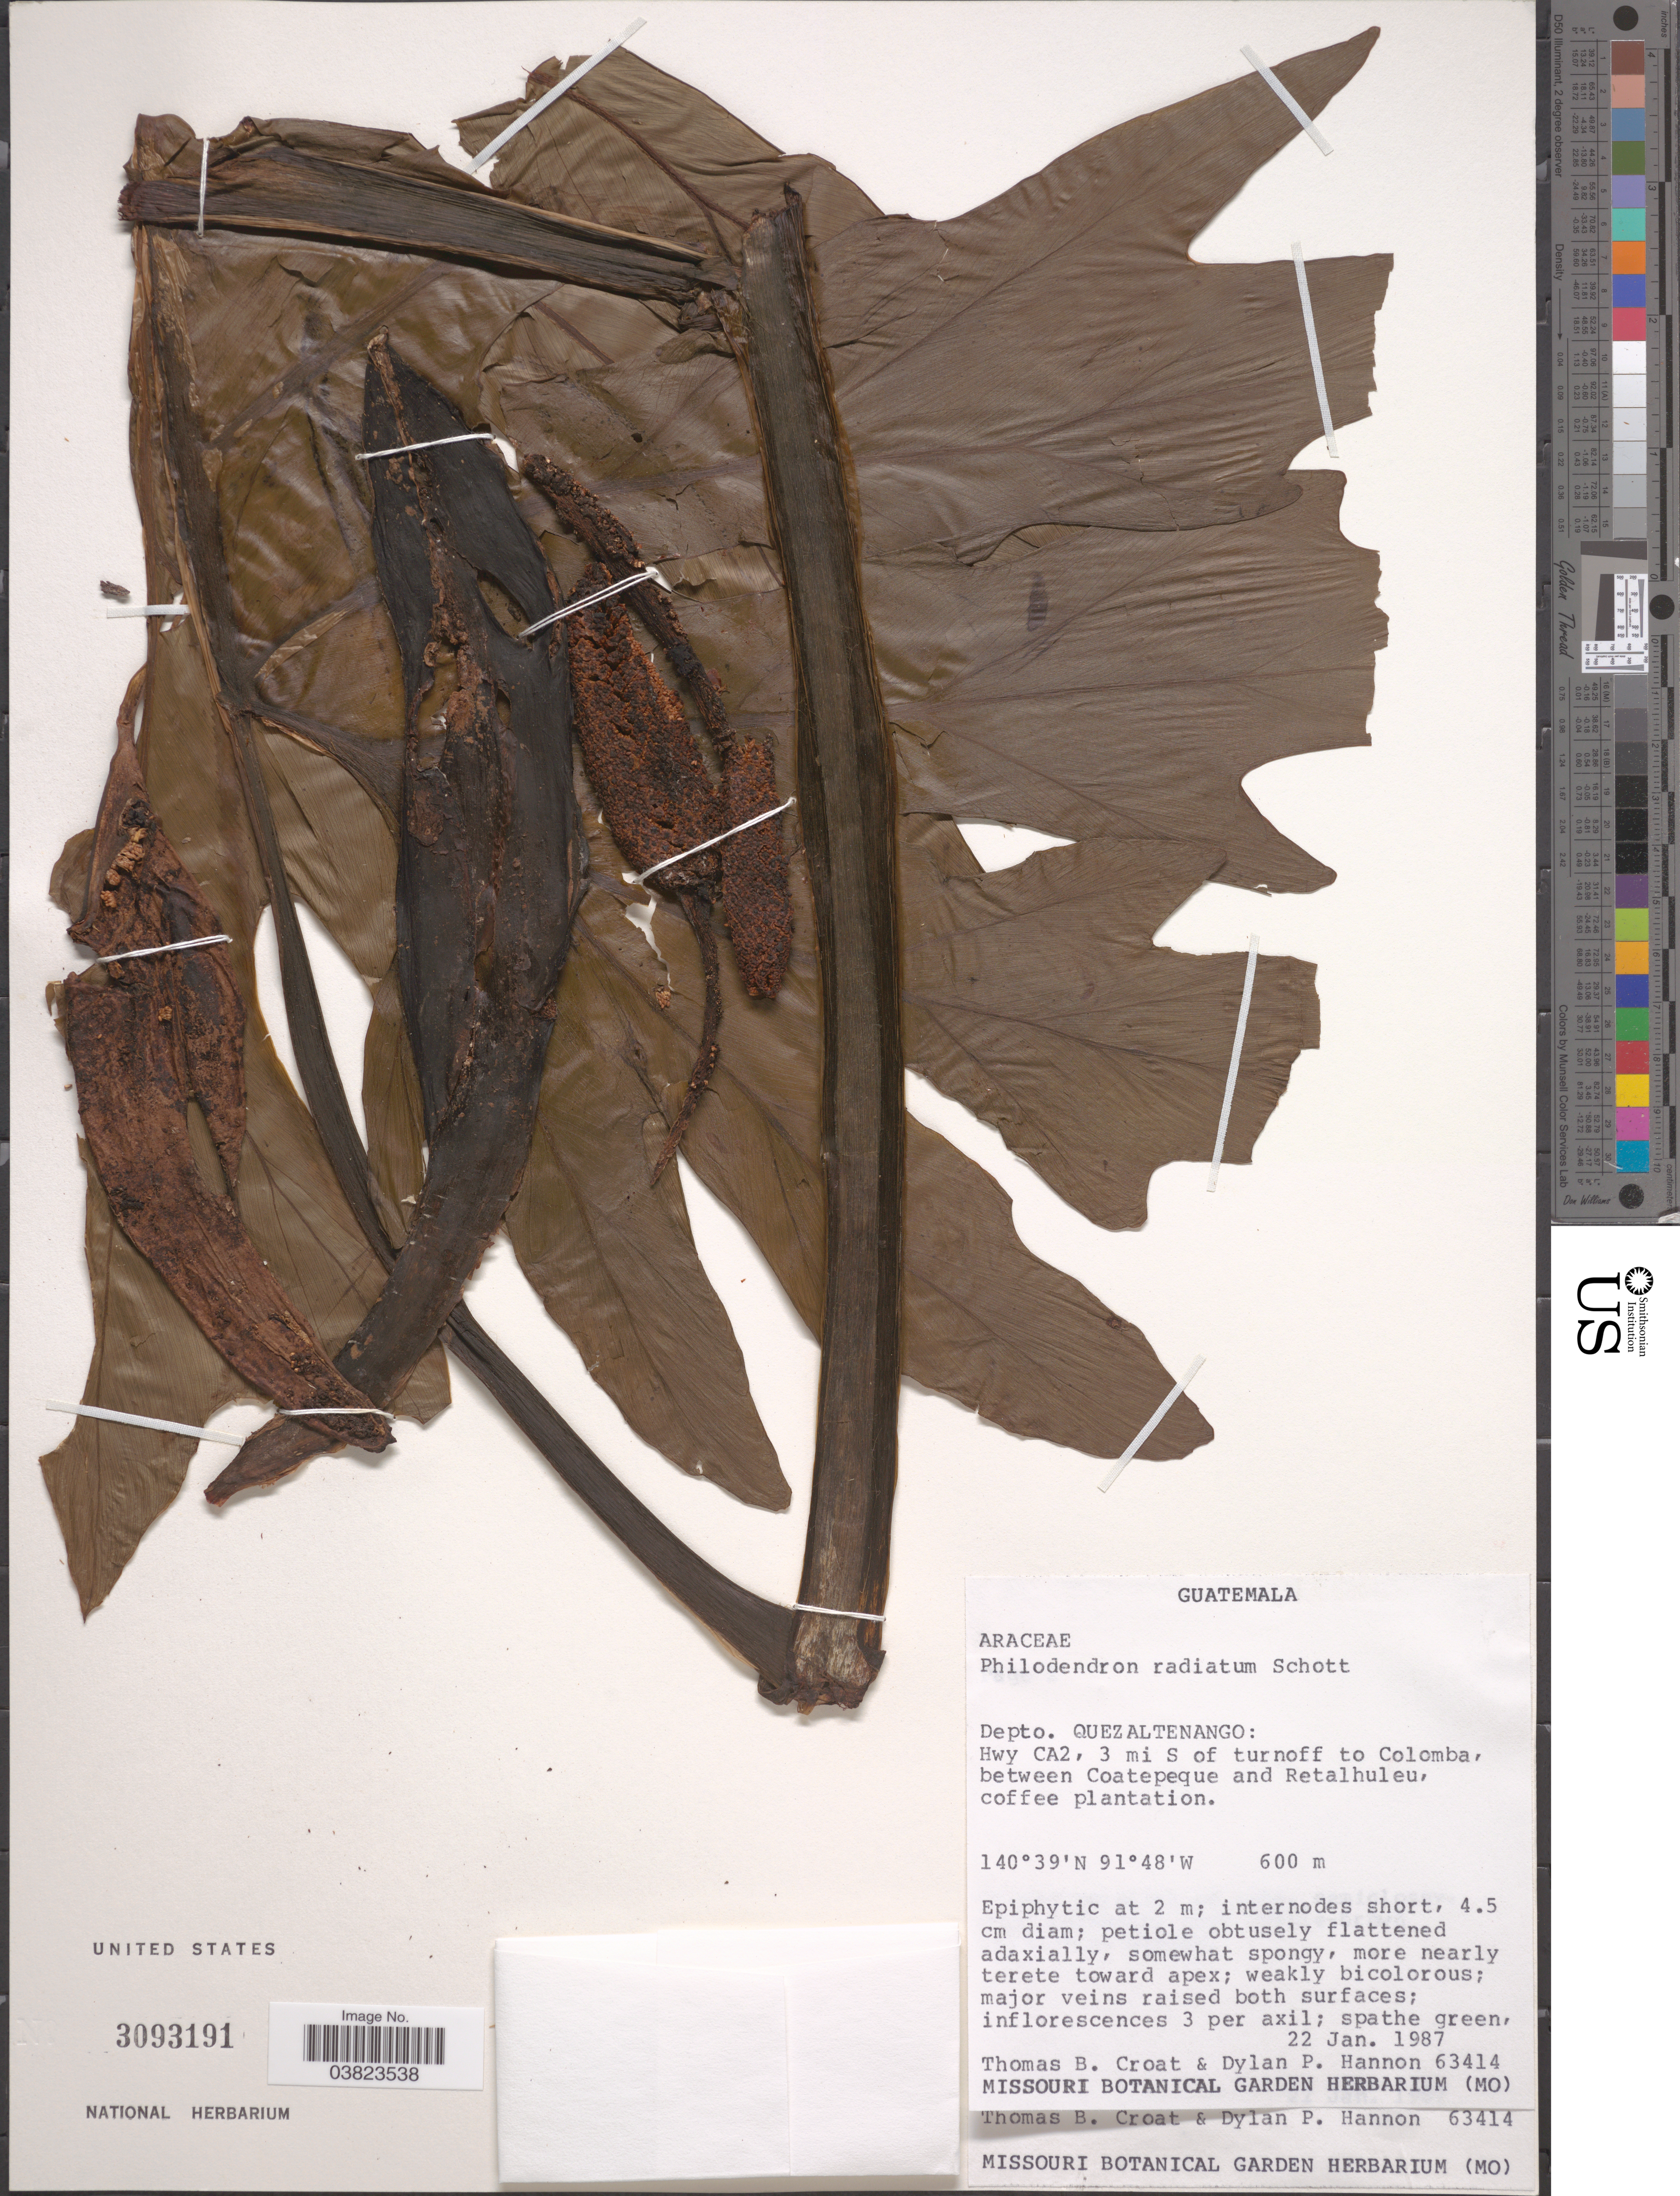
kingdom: Plantae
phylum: Tracheophyta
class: Liliopsida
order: Alismatales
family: Araceae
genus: Philodendron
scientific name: Philodendron radiatum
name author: Schott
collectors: T. B. Croat & D. Hannon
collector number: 63414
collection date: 1987-01-22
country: Guatemala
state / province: Quetzaltenango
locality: Depto. Quezaltenango: Hwy CA2, 3 mi S of turnoff to Colomba, between Coatepeque and Retalhuleu, coffee plantation.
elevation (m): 600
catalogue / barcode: US 3093191